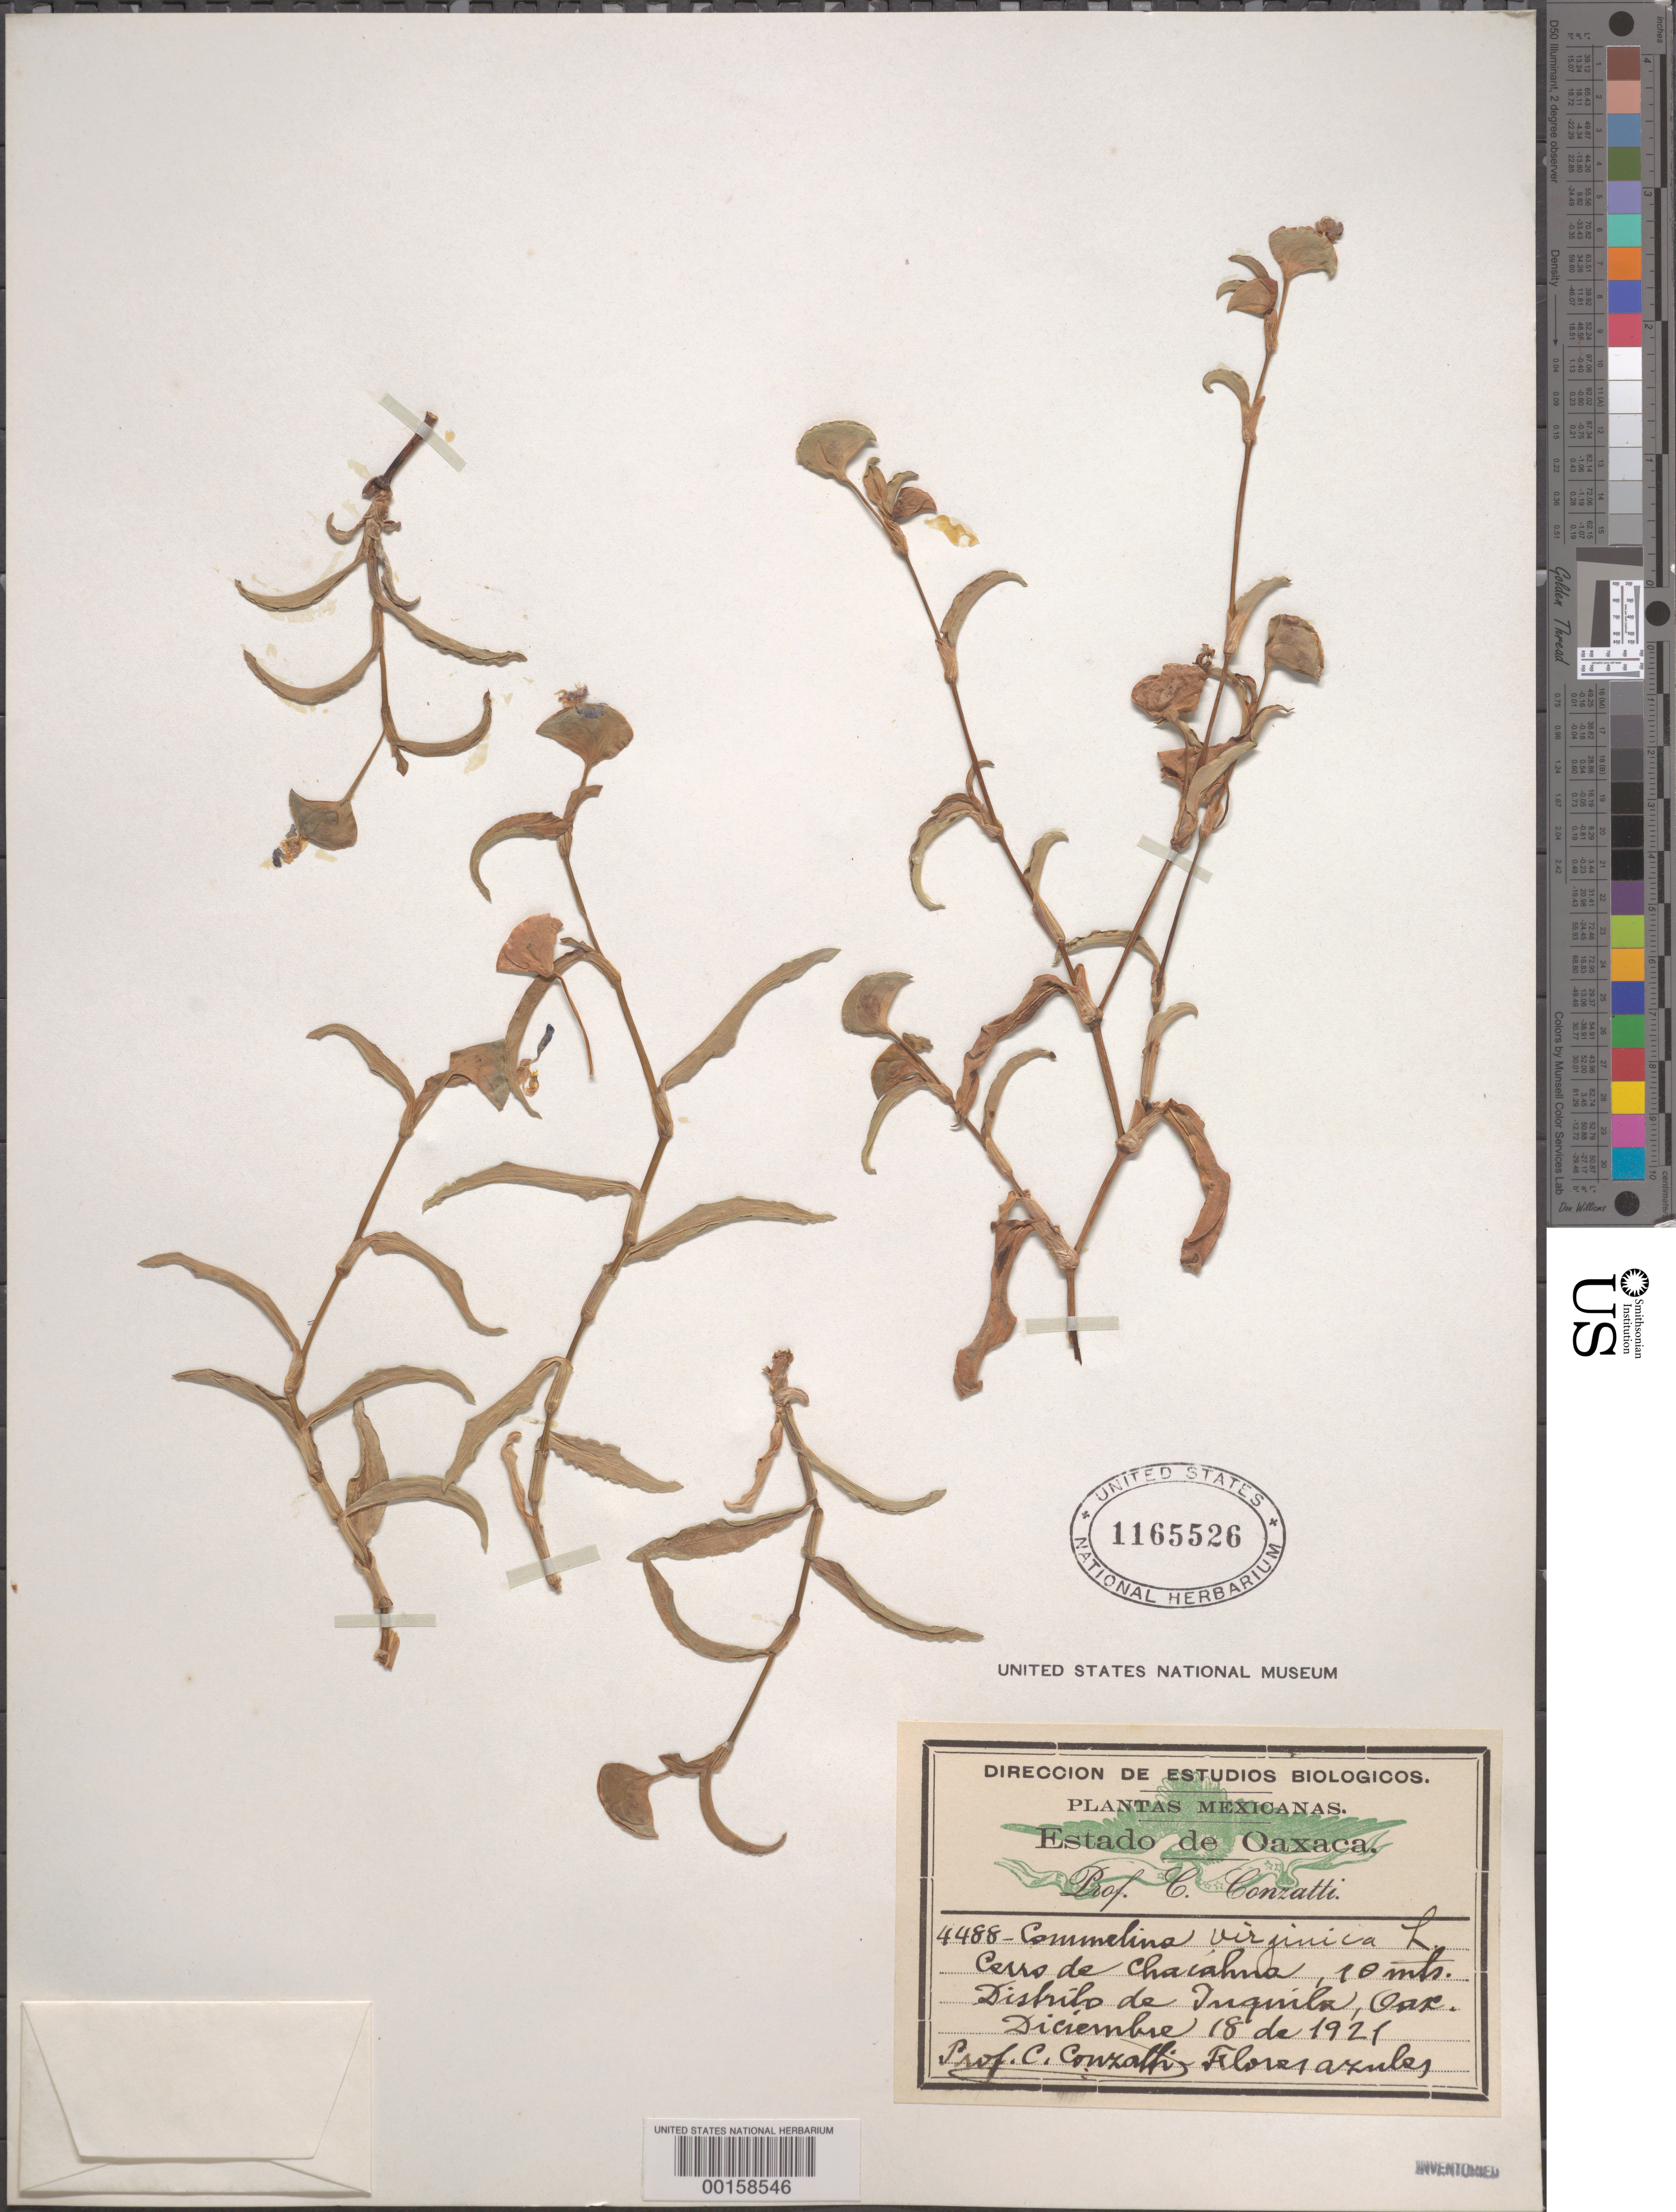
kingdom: Plantae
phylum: Tracheophyta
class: Liliopsida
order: Commelinales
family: Commelinaceae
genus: Commelina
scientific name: Commelina erecta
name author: L.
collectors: C. Conzatti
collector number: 4488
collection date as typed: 18 Dec 1921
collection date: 1921-12-18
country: Mexico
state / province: Oaxaca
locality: Tuquila; cerro de chaiahna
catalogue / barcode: US 1165526